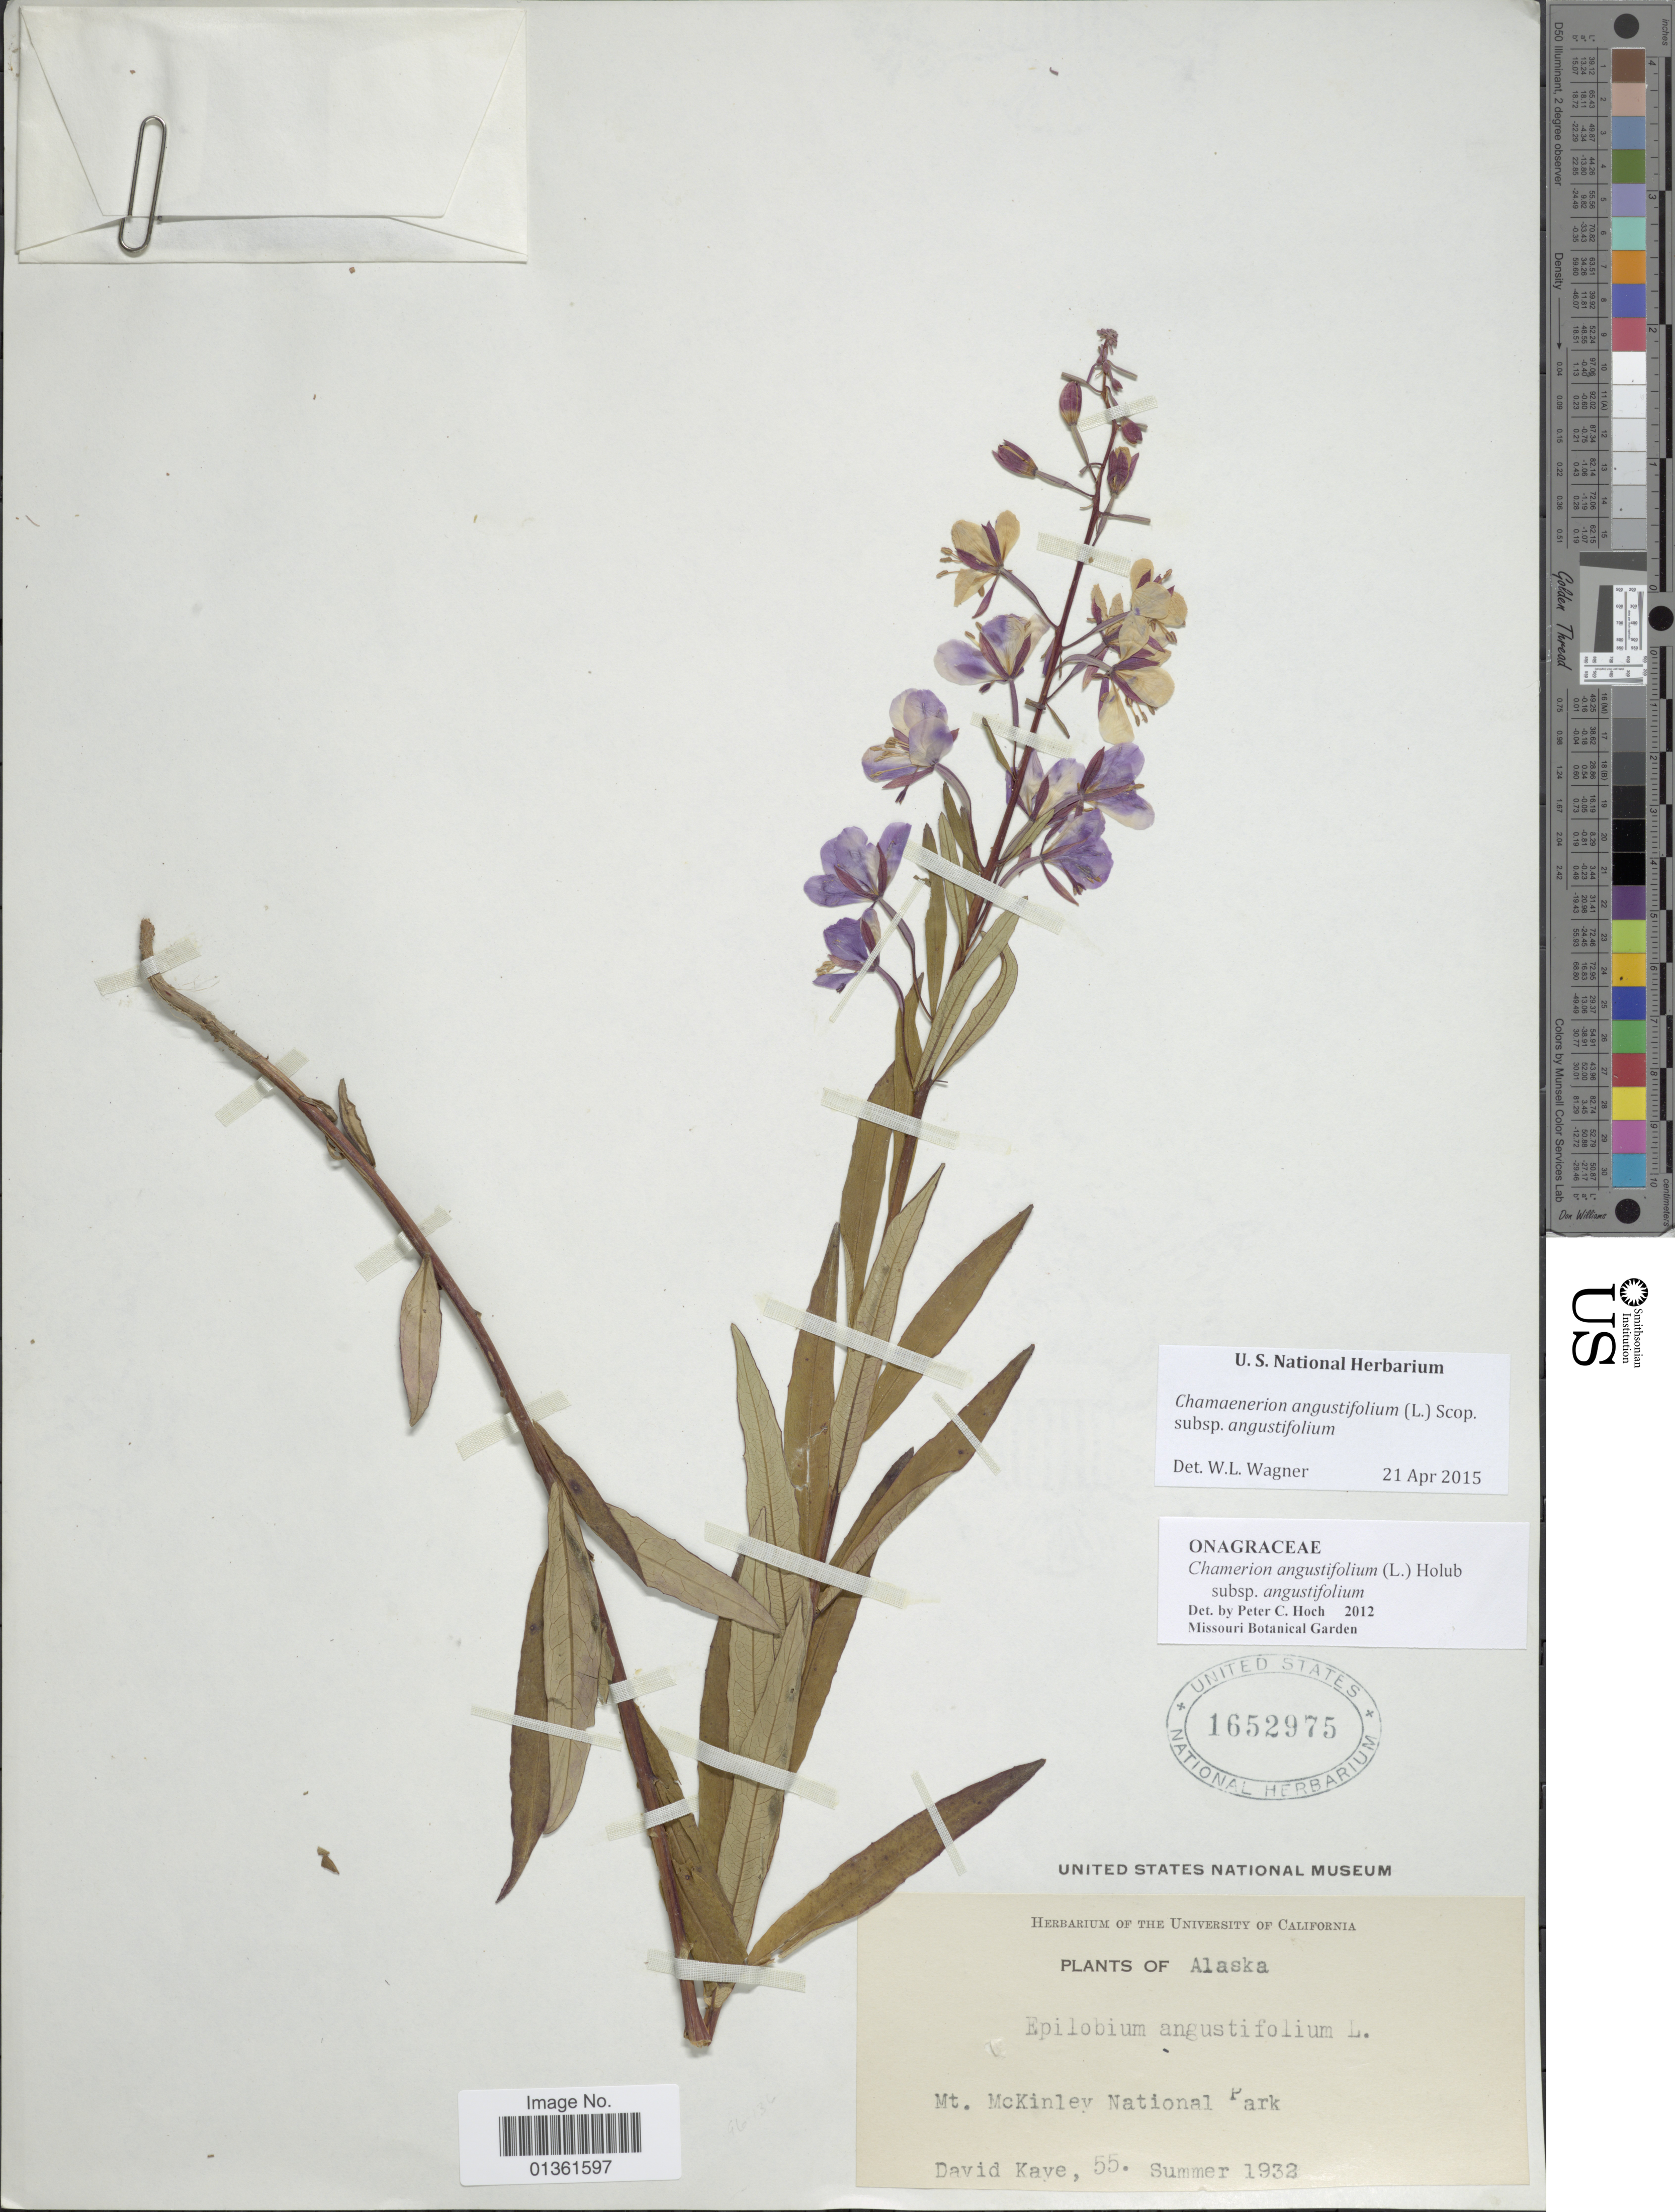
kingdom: Plantae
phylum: Tracheophyta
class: Magnoliopsida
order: Myrtales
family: Onagraceae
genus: Chamaenerion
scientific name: Chamaenerion angustifolium subsp. angustifolium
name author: (L.) Scop.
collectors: D. Kaye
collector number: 55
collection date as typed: Summer 1932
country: United States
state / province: Alaska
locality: Mt. McKinley National Park.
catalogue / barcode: US 1652975